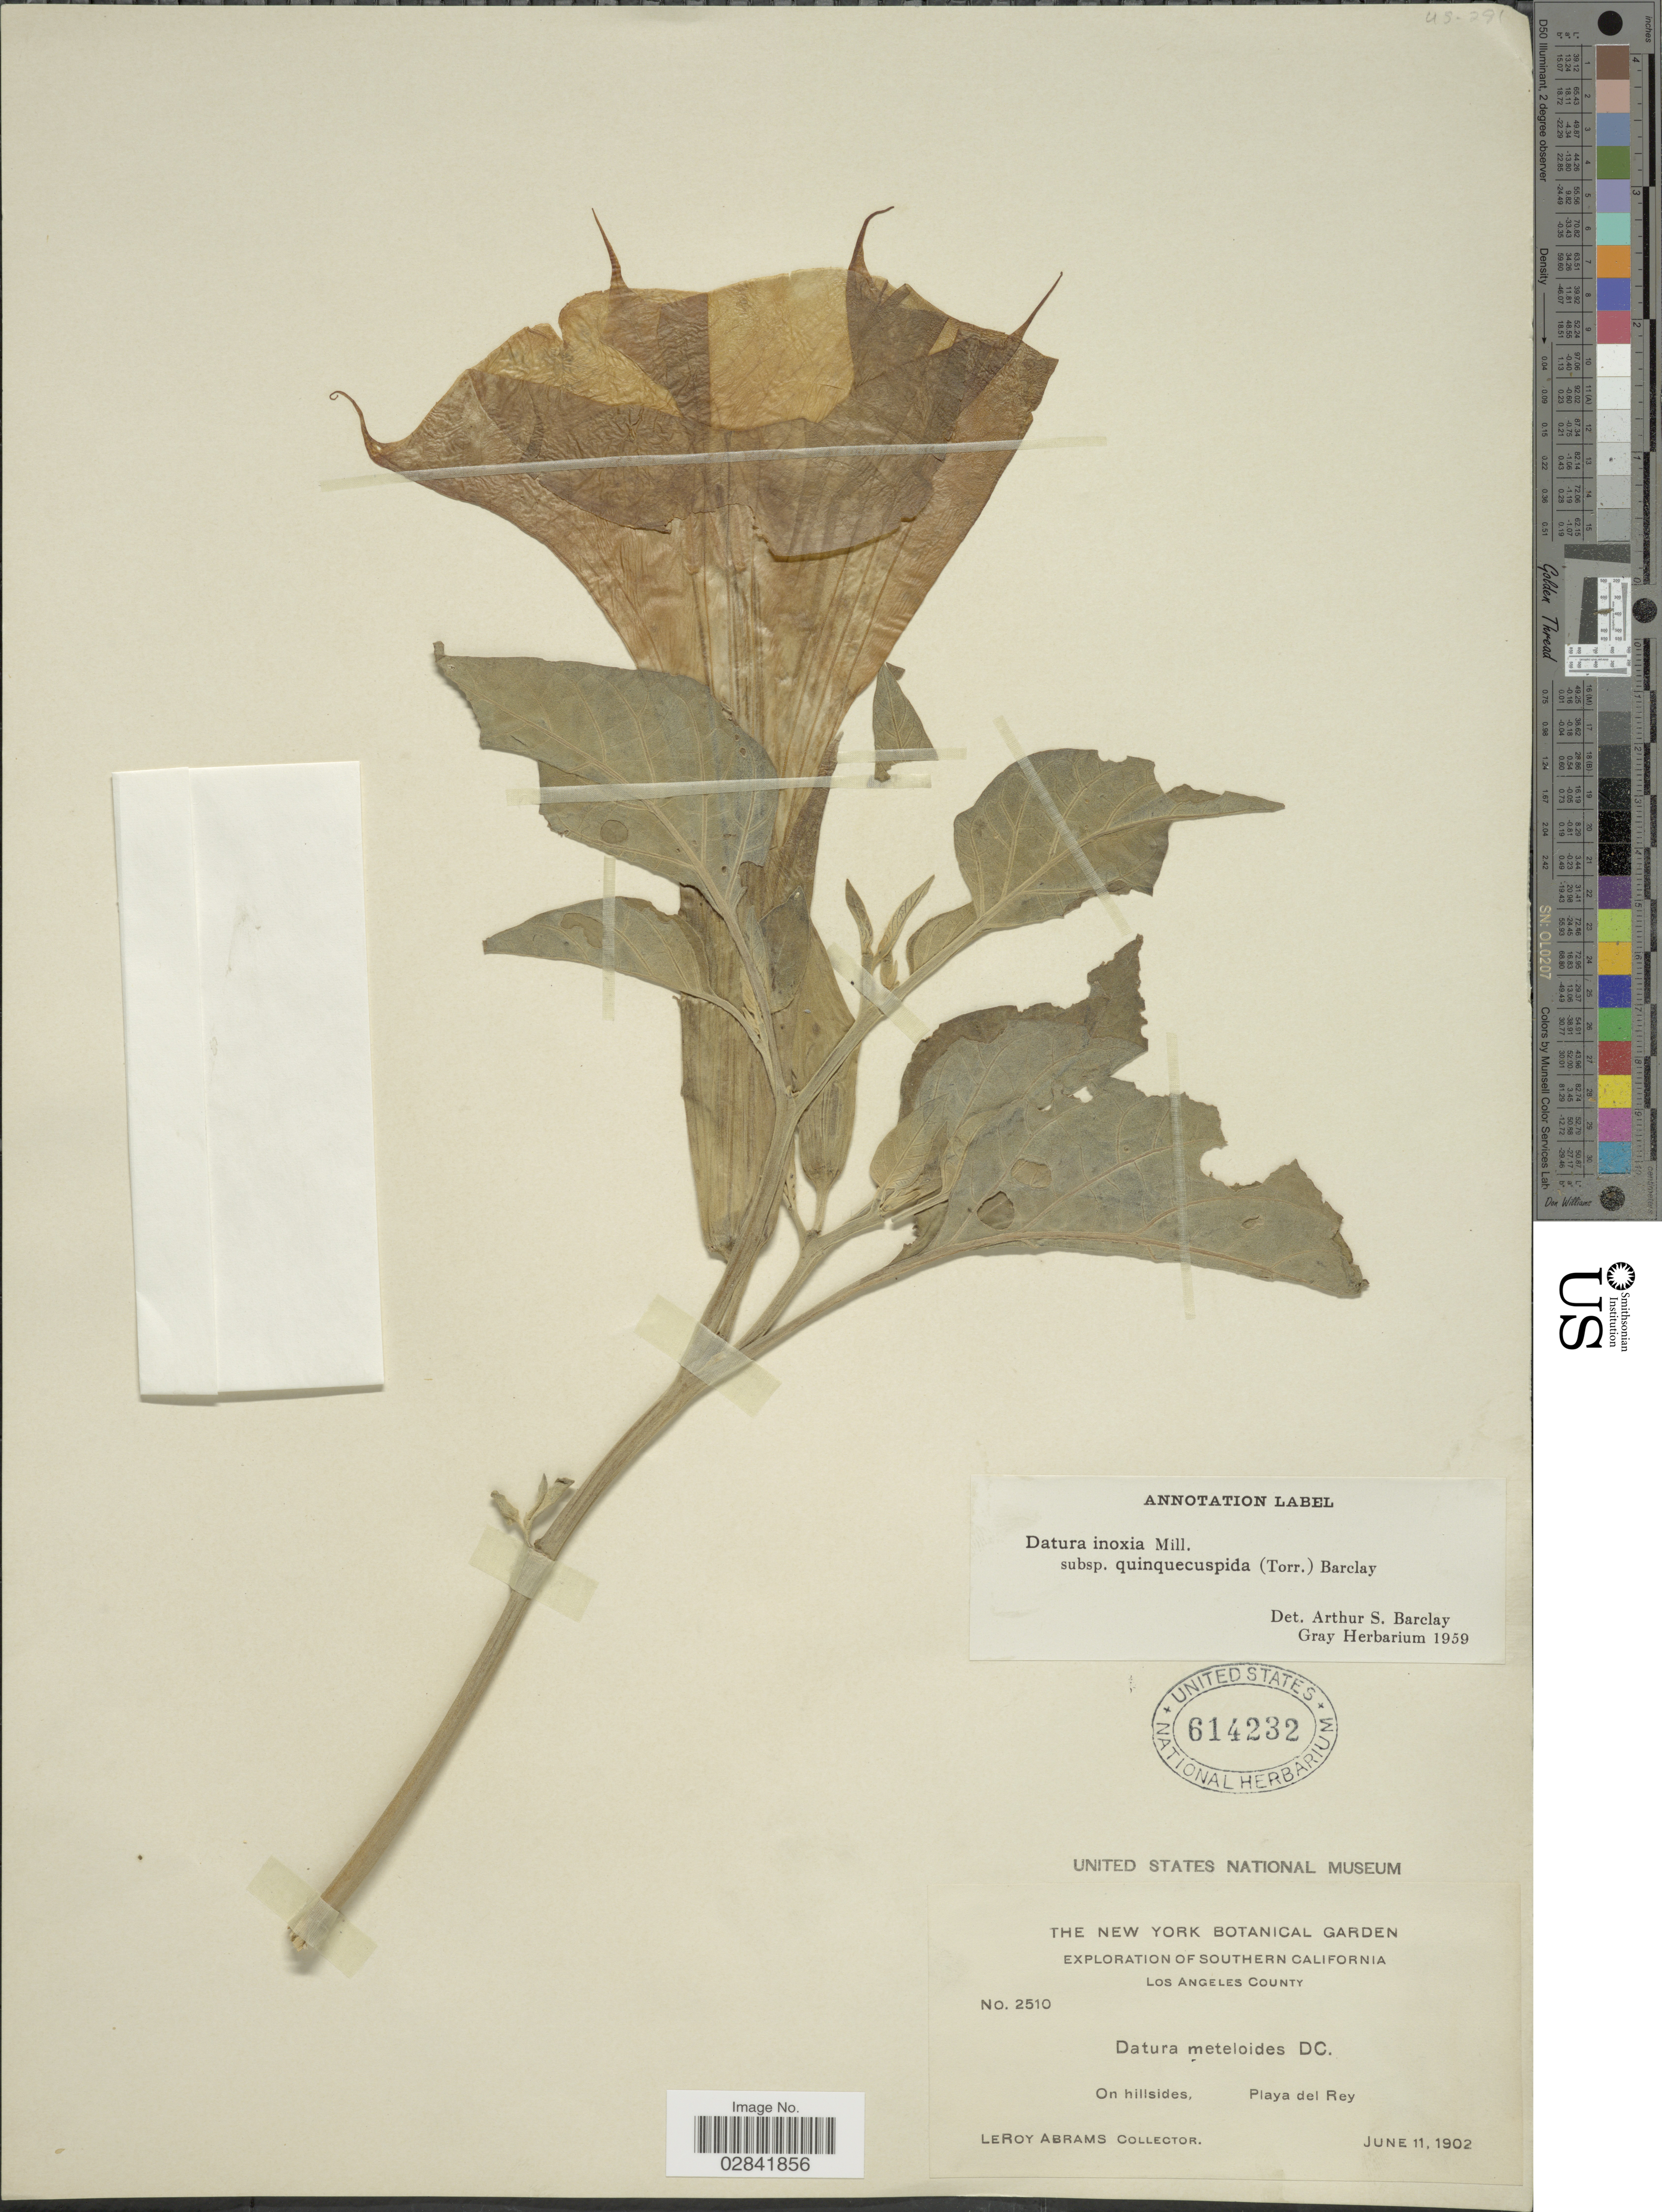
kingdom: Plantae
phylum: Tracheophyta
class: Magnoliopsida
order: Solanales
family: Solanaceae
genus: Datura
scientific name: Datura innoxia subsp. quinquecuspidata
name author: (Torr.) A.S. Barclay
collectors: L. Abrams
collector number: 2510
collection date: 1902-06-11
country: United States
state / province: California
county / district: Los Angeles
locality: Southern California, Los Angeles County. Playa del Rey.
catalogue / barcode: US 614232